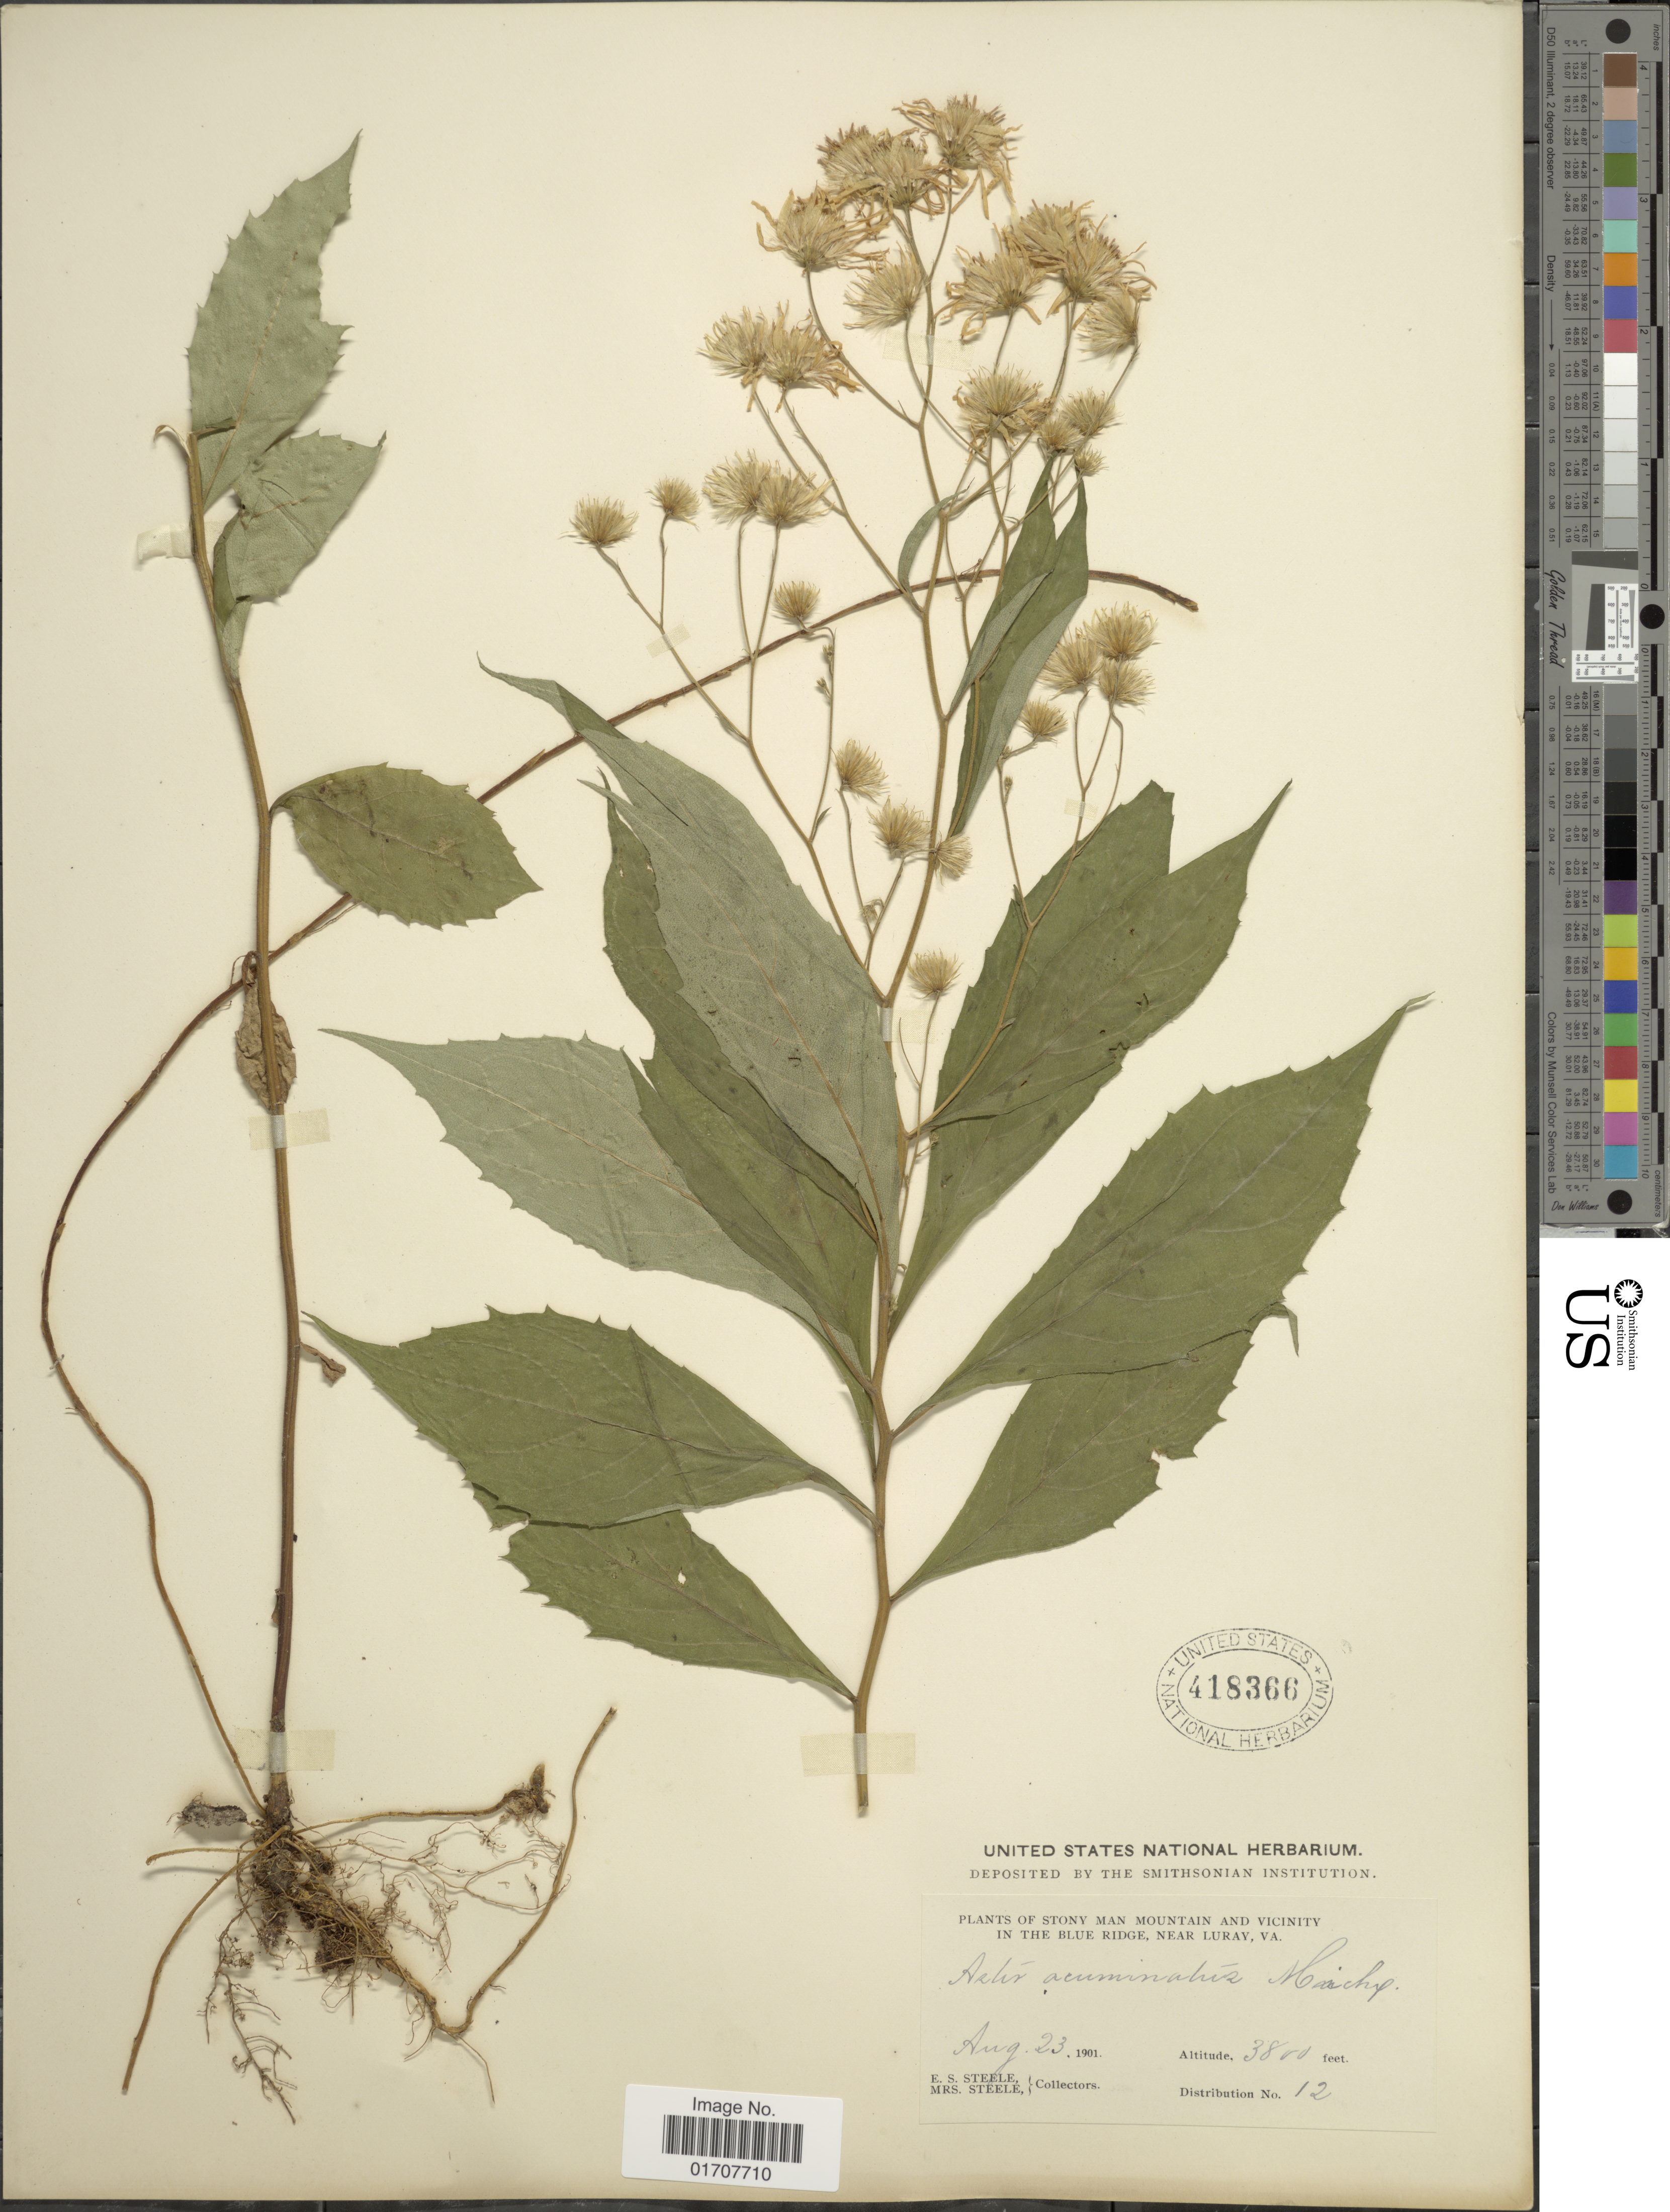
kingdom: Plantae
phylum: Tracheophyta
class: Magnoliopsida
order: Asterales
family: Asteraceae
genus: Oclemena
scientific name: Oclemena acuminata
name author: (Michx.) Greene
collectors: E. Steele & Mrs. E. S. Steele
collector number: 12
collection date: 1901-08-23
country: United States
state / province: Virginia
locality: Stony Man Mountain and Vicinity in the Blue Range, Near Luray, Va.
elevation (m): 1158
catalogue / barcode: US 418366